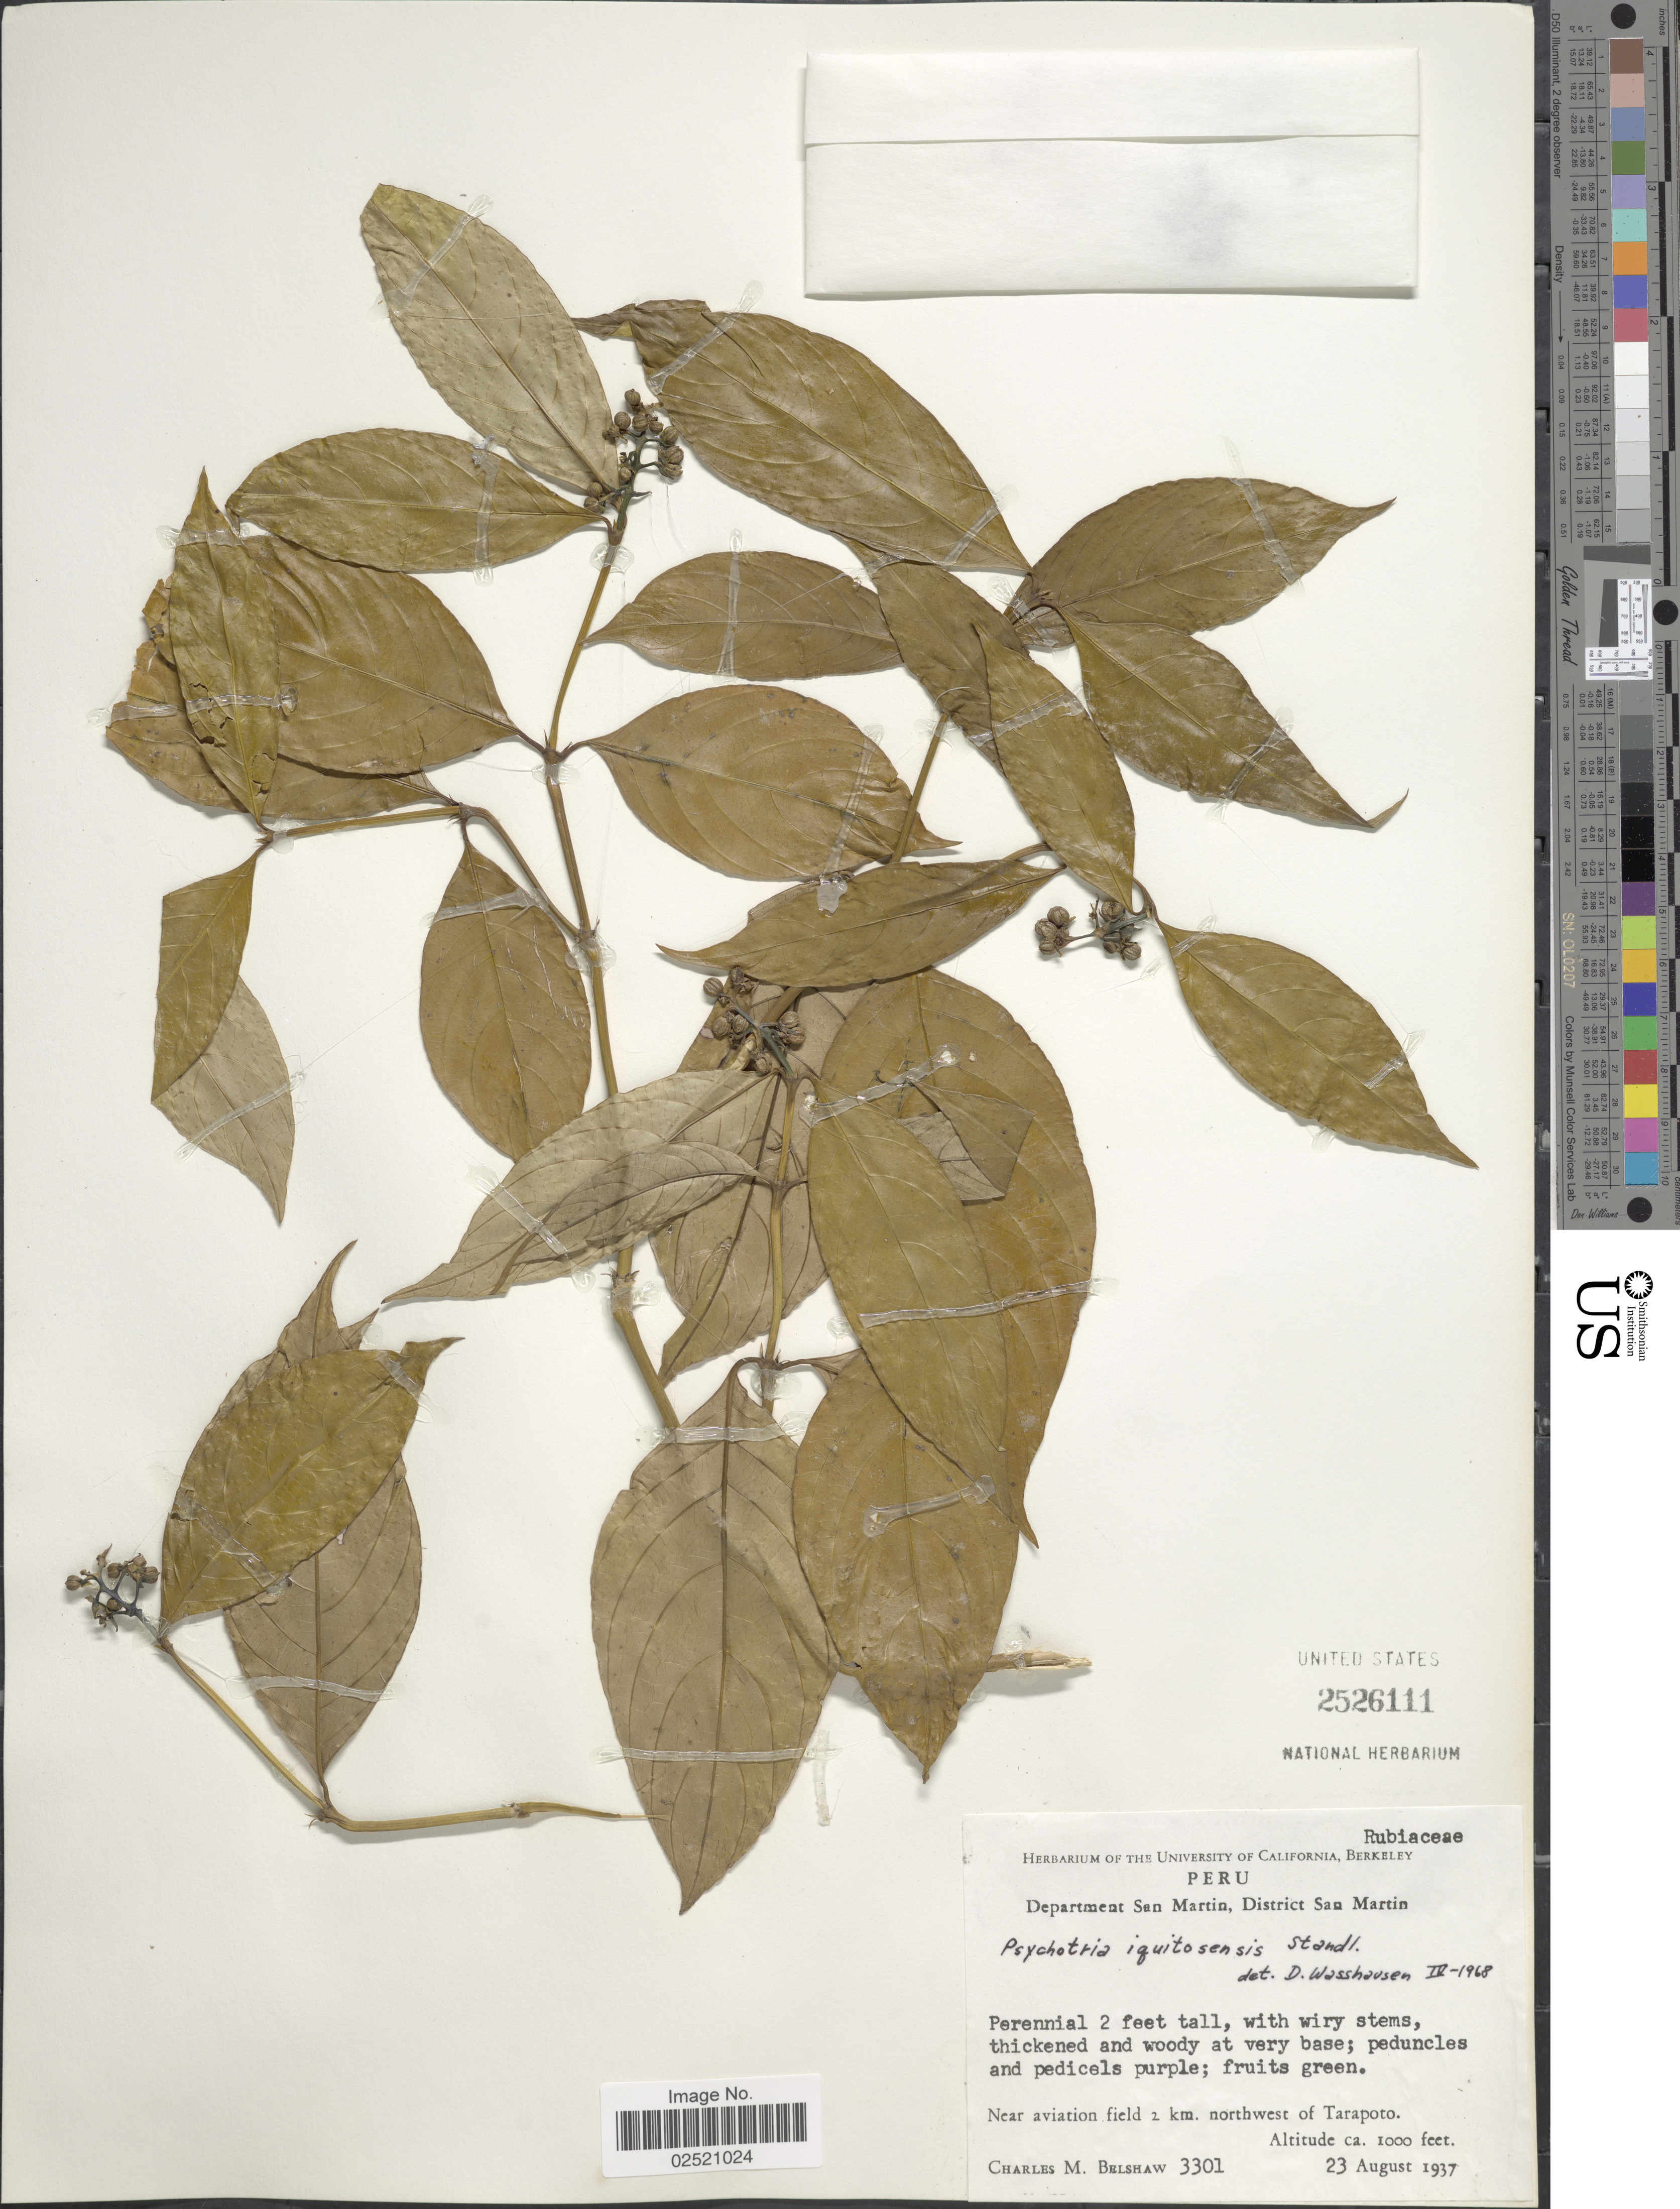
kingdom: Plantae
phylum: Tracheophyta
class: Magnoliopsida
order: Gentianales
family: Rubiaceae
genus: Psychotria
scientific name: Psychotria brachybotrya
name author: Müll. Arg.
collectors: C. Shaw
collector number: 3301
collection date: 1937-08-23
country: Peru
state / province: San Martín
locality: District San Martin, near aviation field 2 km. northwest of Tarapoto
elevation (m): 305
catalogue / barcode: US 2526111